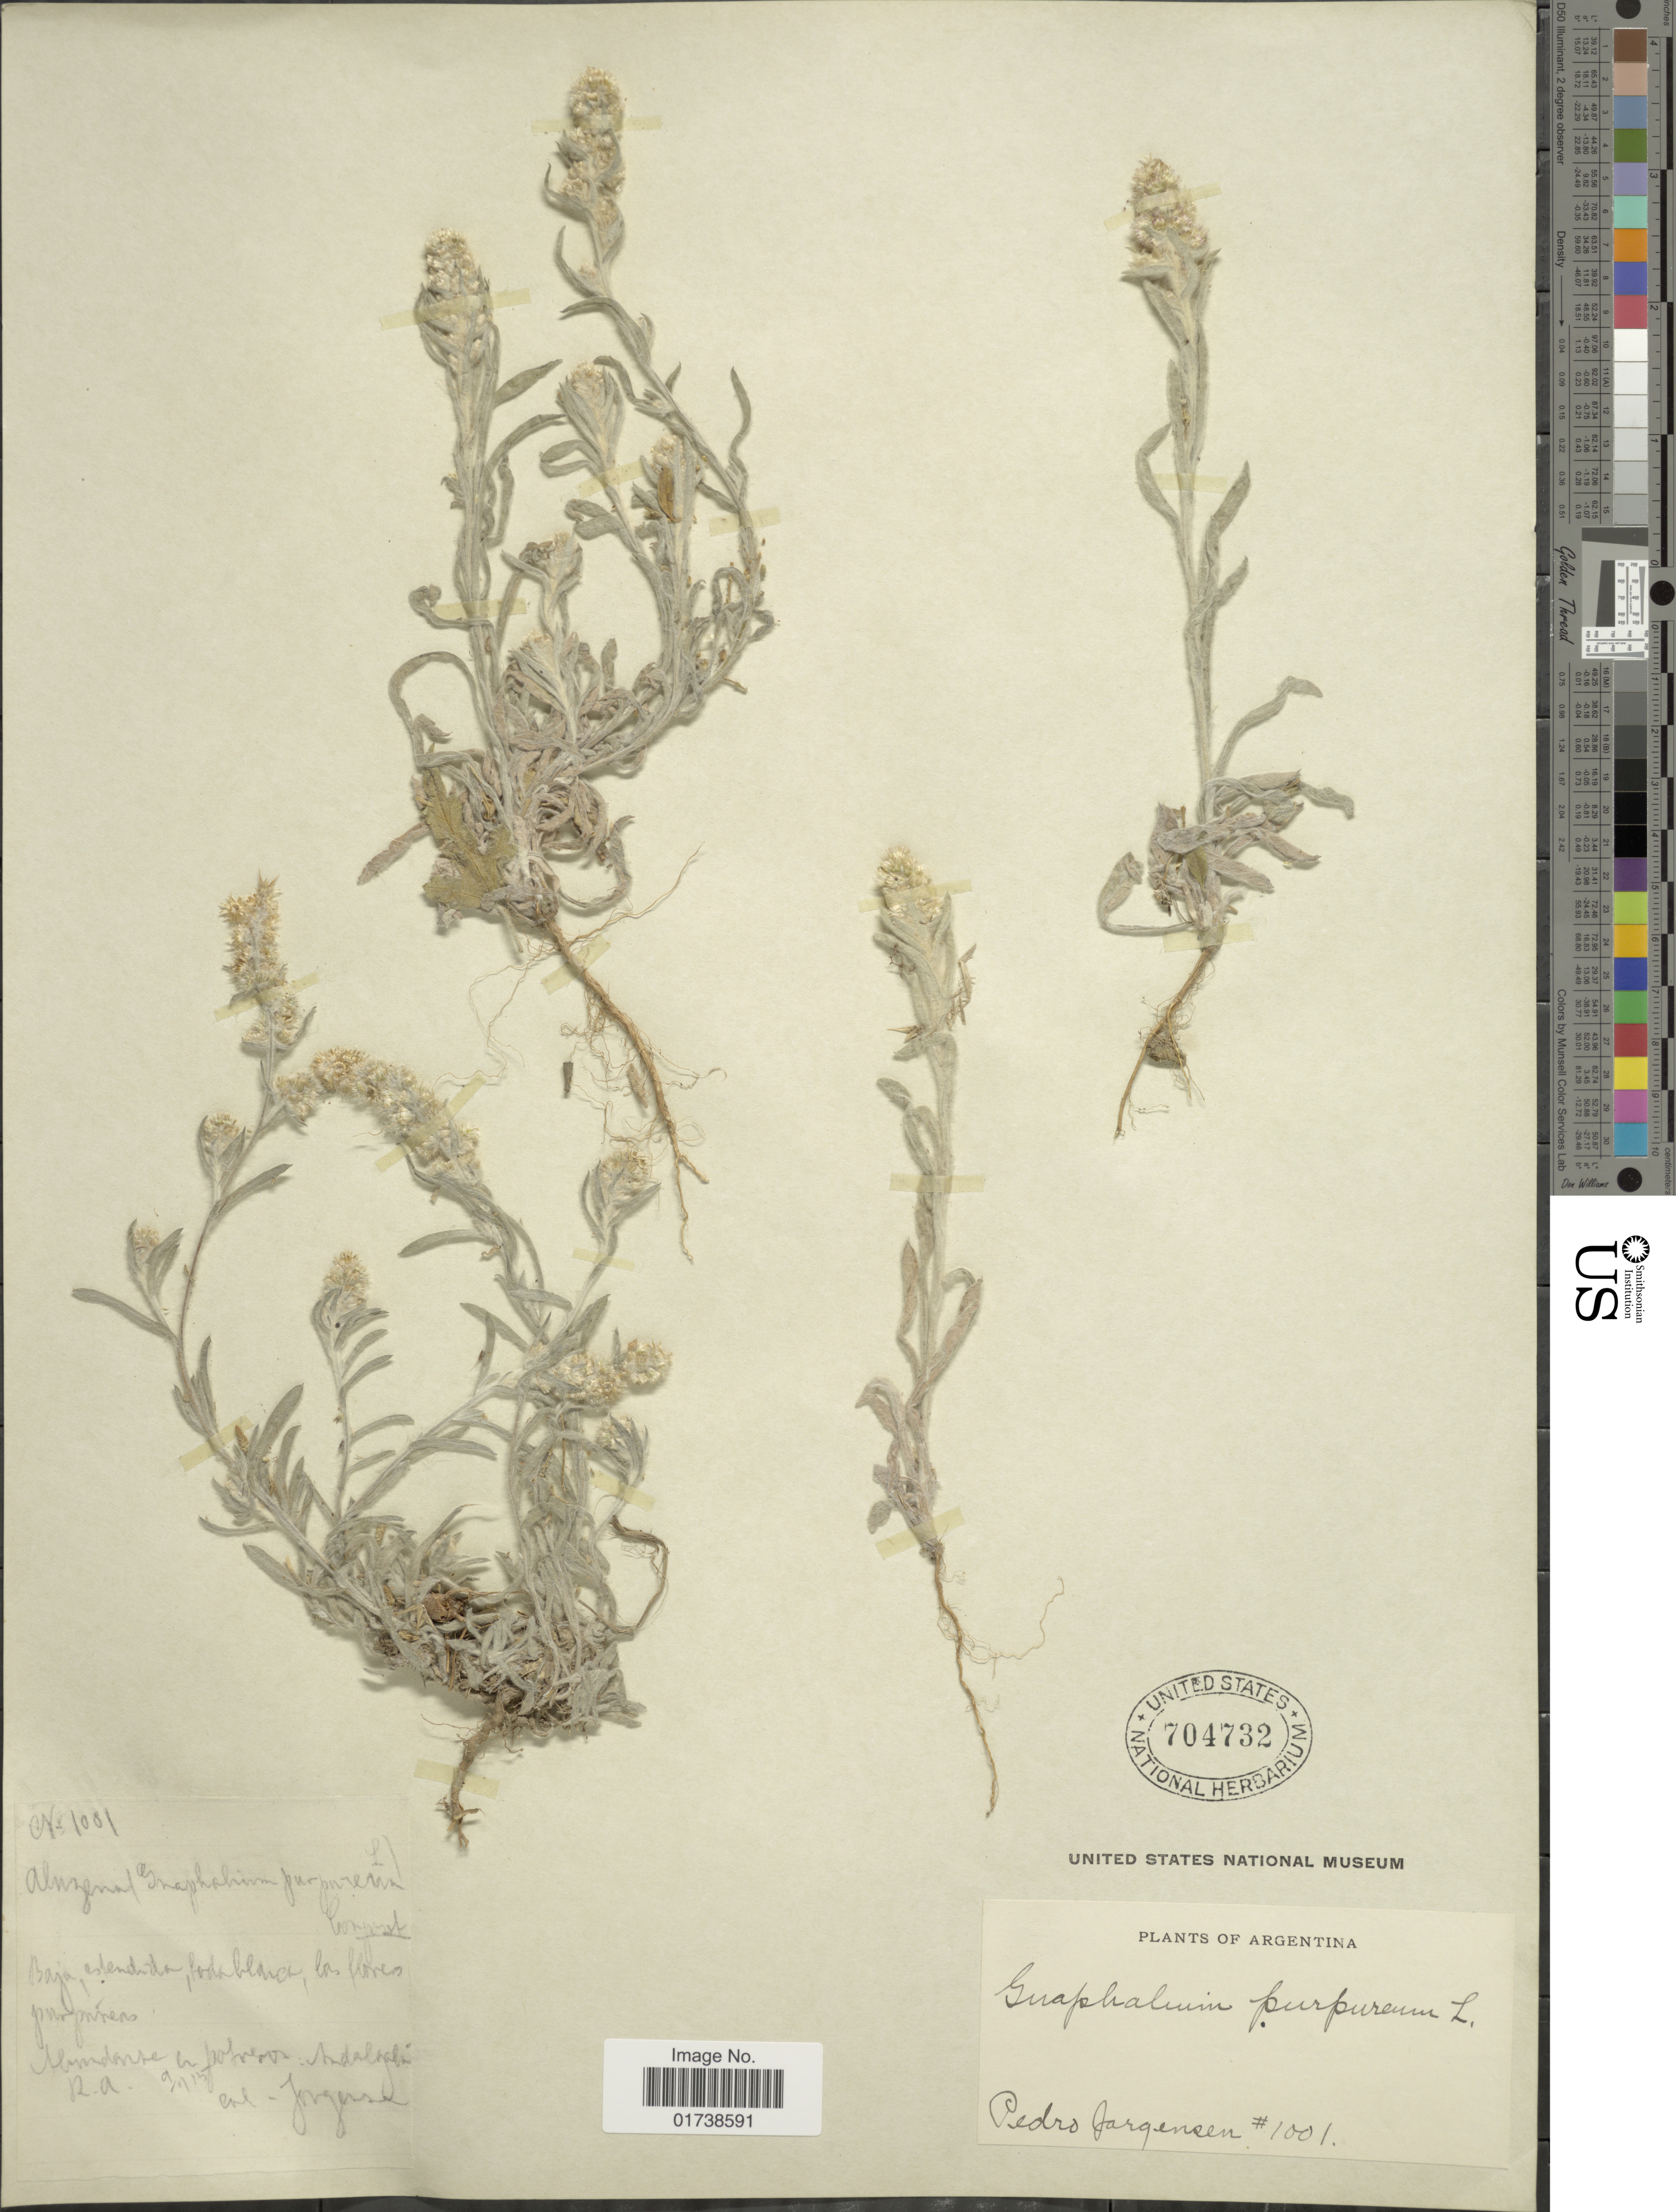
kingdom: Plantae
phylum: Tracheophyta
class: Magnoliopsida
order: Asterales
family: Asteraceae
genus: Gamochaeta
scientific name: Gamochaeta purpurea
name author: (L.) Cabrera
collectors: P. Jörgensen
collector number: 1001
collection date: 1915-09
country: Argentina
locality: Baja estendida, fodablanca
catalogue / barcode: US 704732